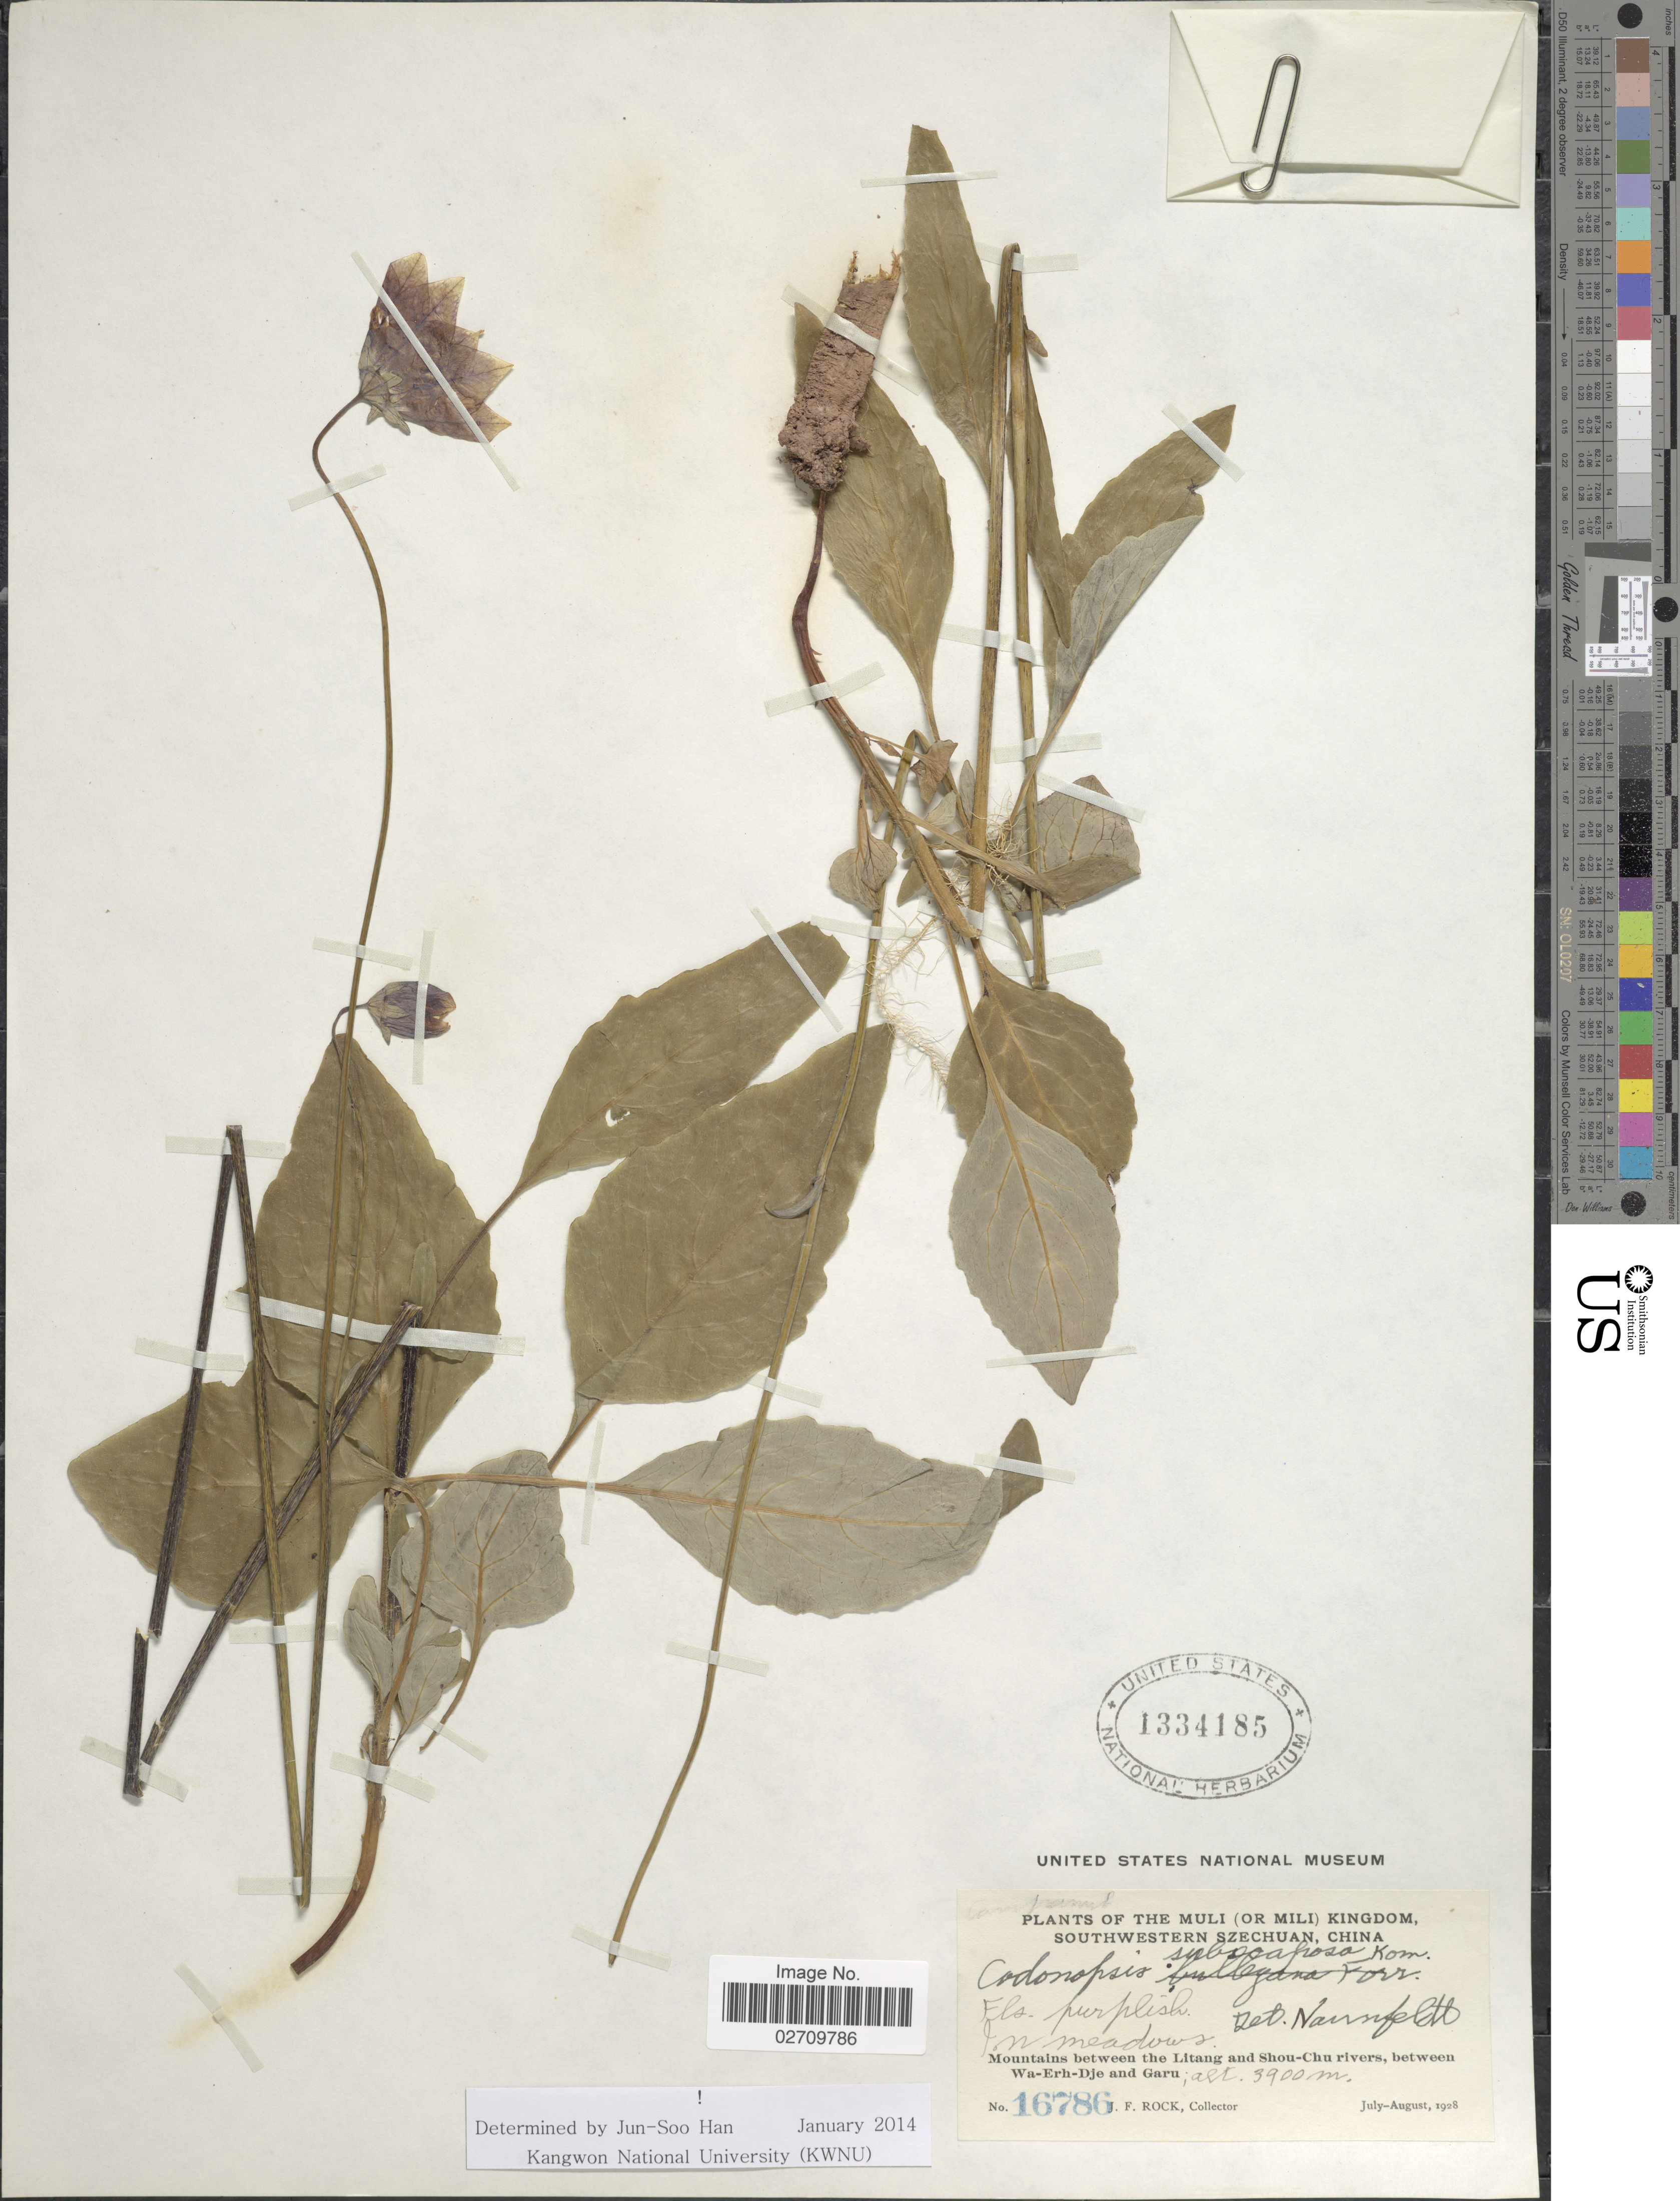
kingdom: Plantae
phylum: Tracheophyta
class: Magnoliopsida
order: Asterales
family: Campanulaceae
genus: Codonopsis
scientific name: Codonopsis subscaposa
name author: Kom.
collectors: J. F. Rock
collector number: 16786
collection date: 1928-07/1928-08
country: China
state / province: Sichuan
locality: The Muli (or Mili) Kingdon, Southwestern Szechuan, Mountains between the Litang and Shou-Chu rivers, between Wa-Erh-Dje and Garu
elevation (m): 3900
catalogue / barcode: US 1334185